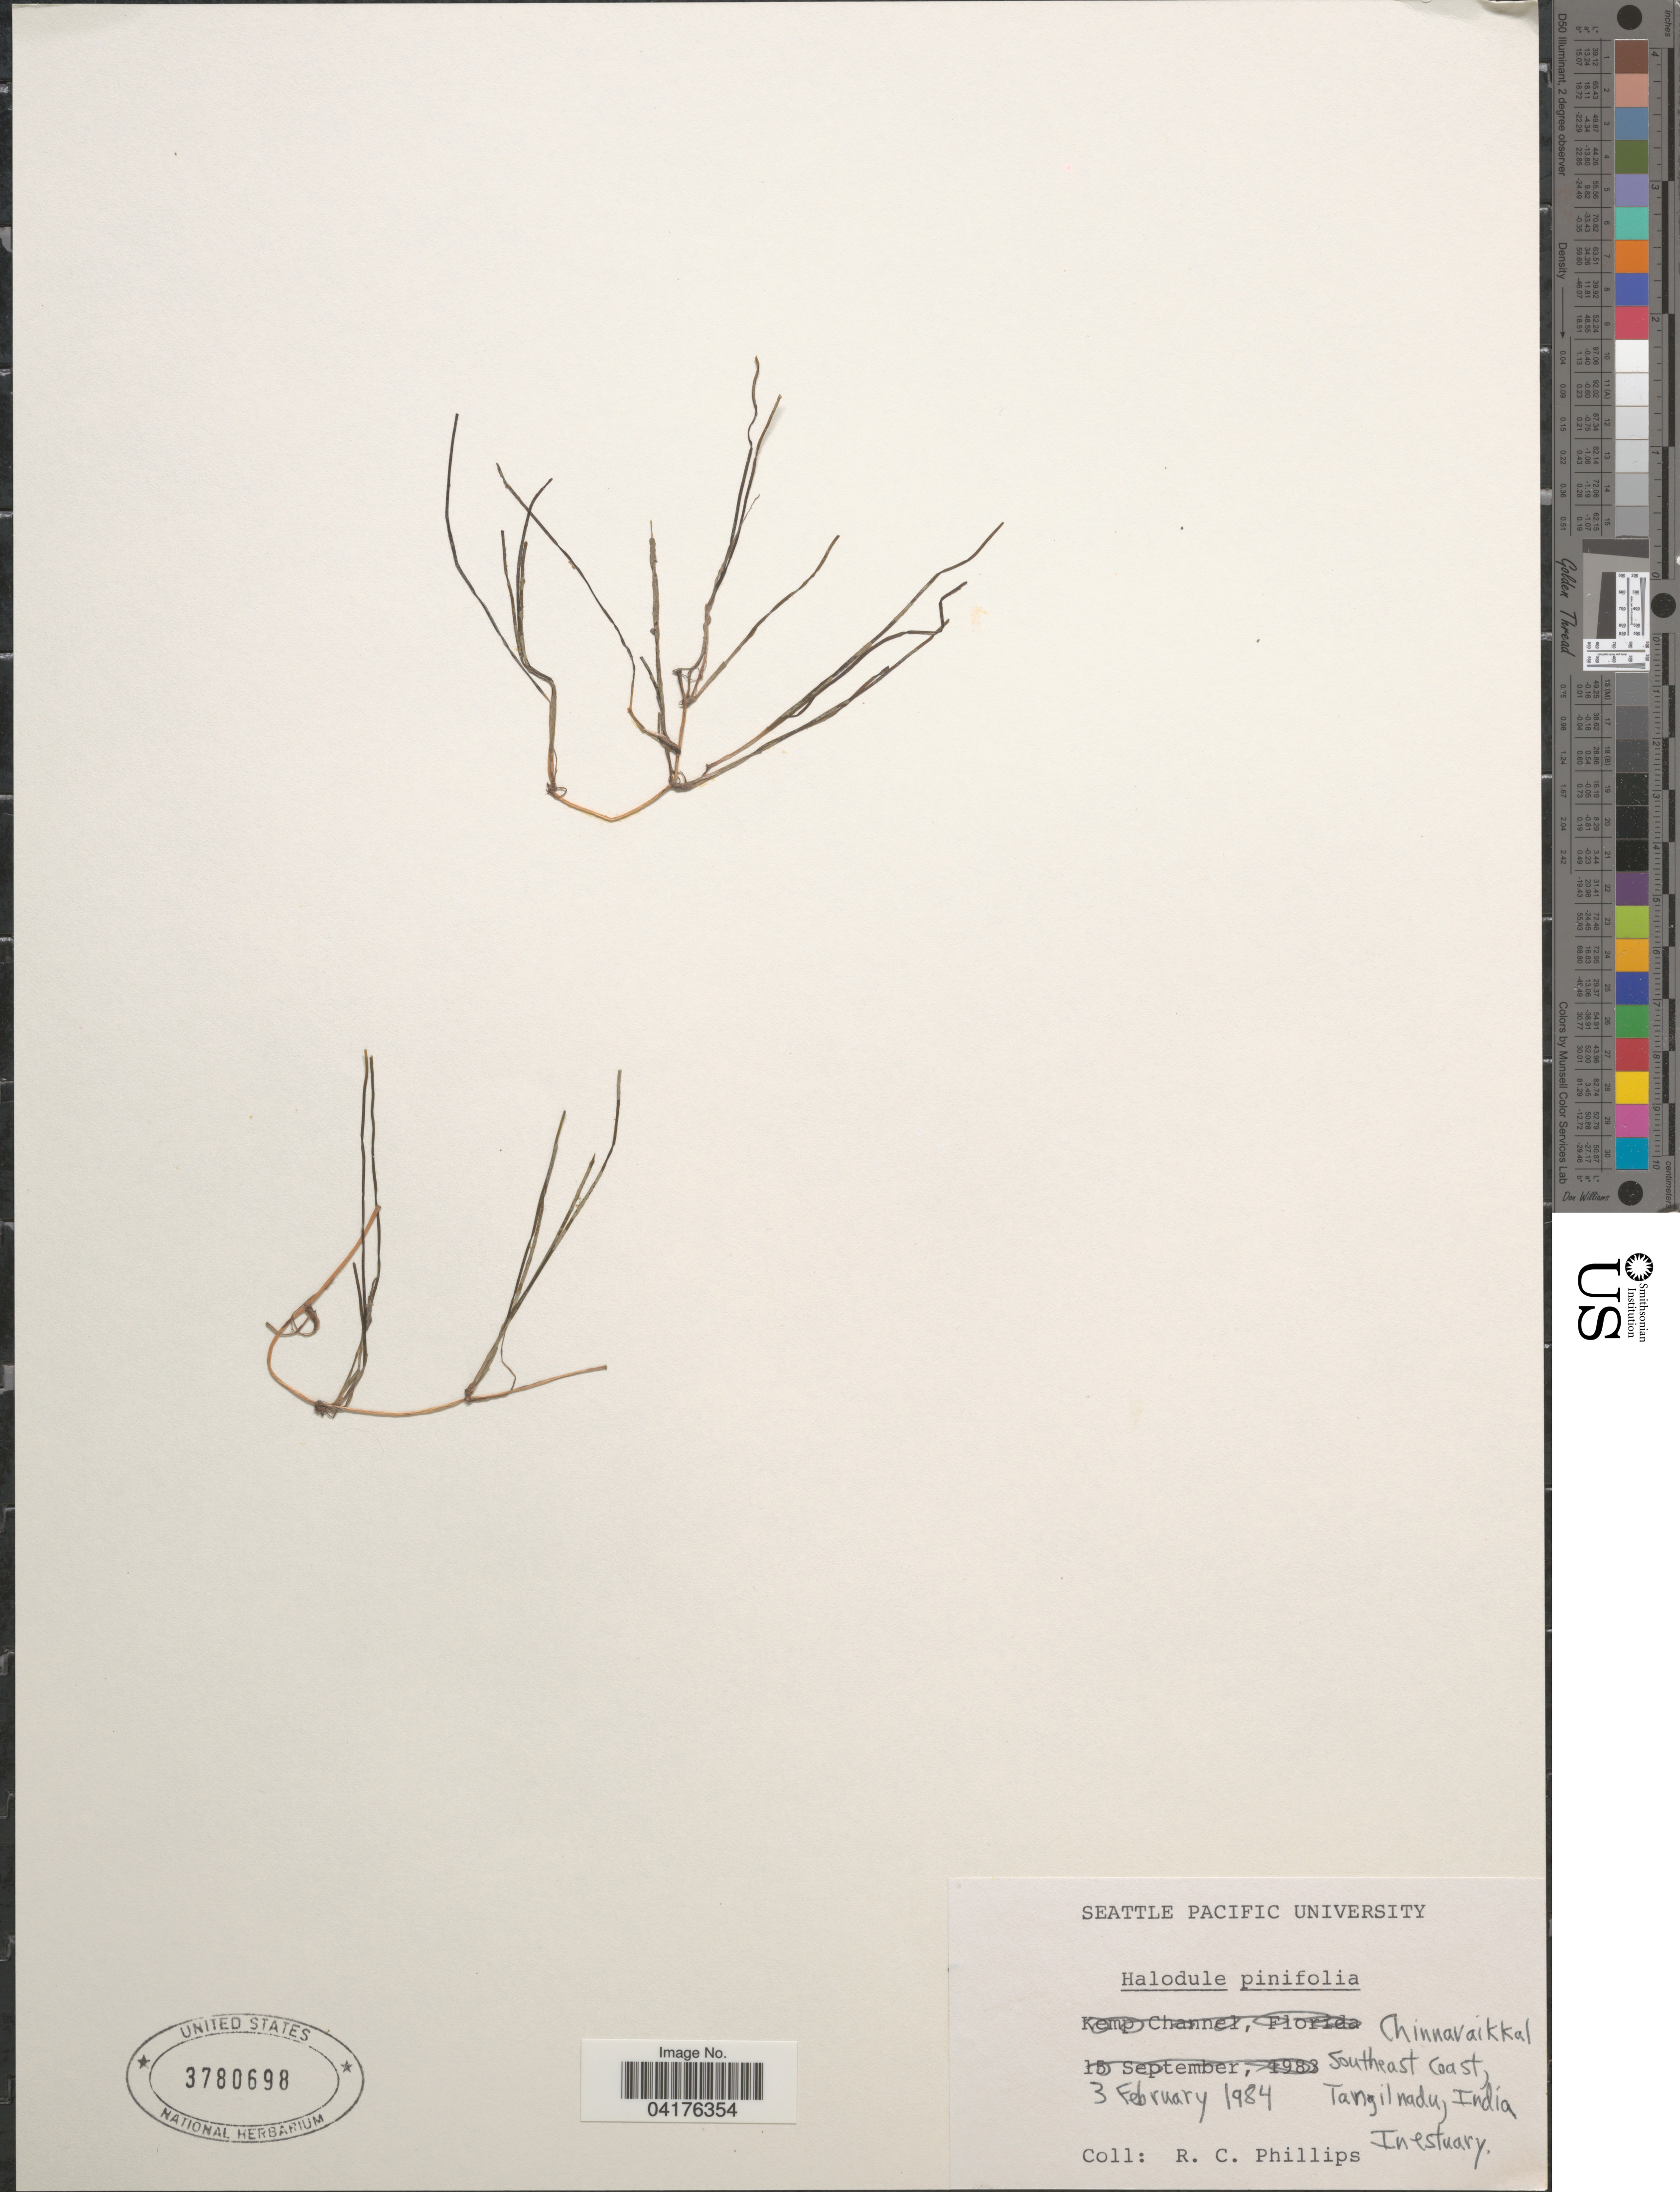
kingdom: Plantae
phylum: Tracheophyta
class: Liliopsida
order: Alismatales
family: Cymodoceaceae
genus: Halodule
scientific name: Halodule pinifolia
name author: (Miki) Hartog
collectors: R. C. Phillips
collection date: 1984-02-03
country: India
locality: Chinnavaikkal. Southeast Coast. Tangilnadu.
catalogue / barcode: US 3780698